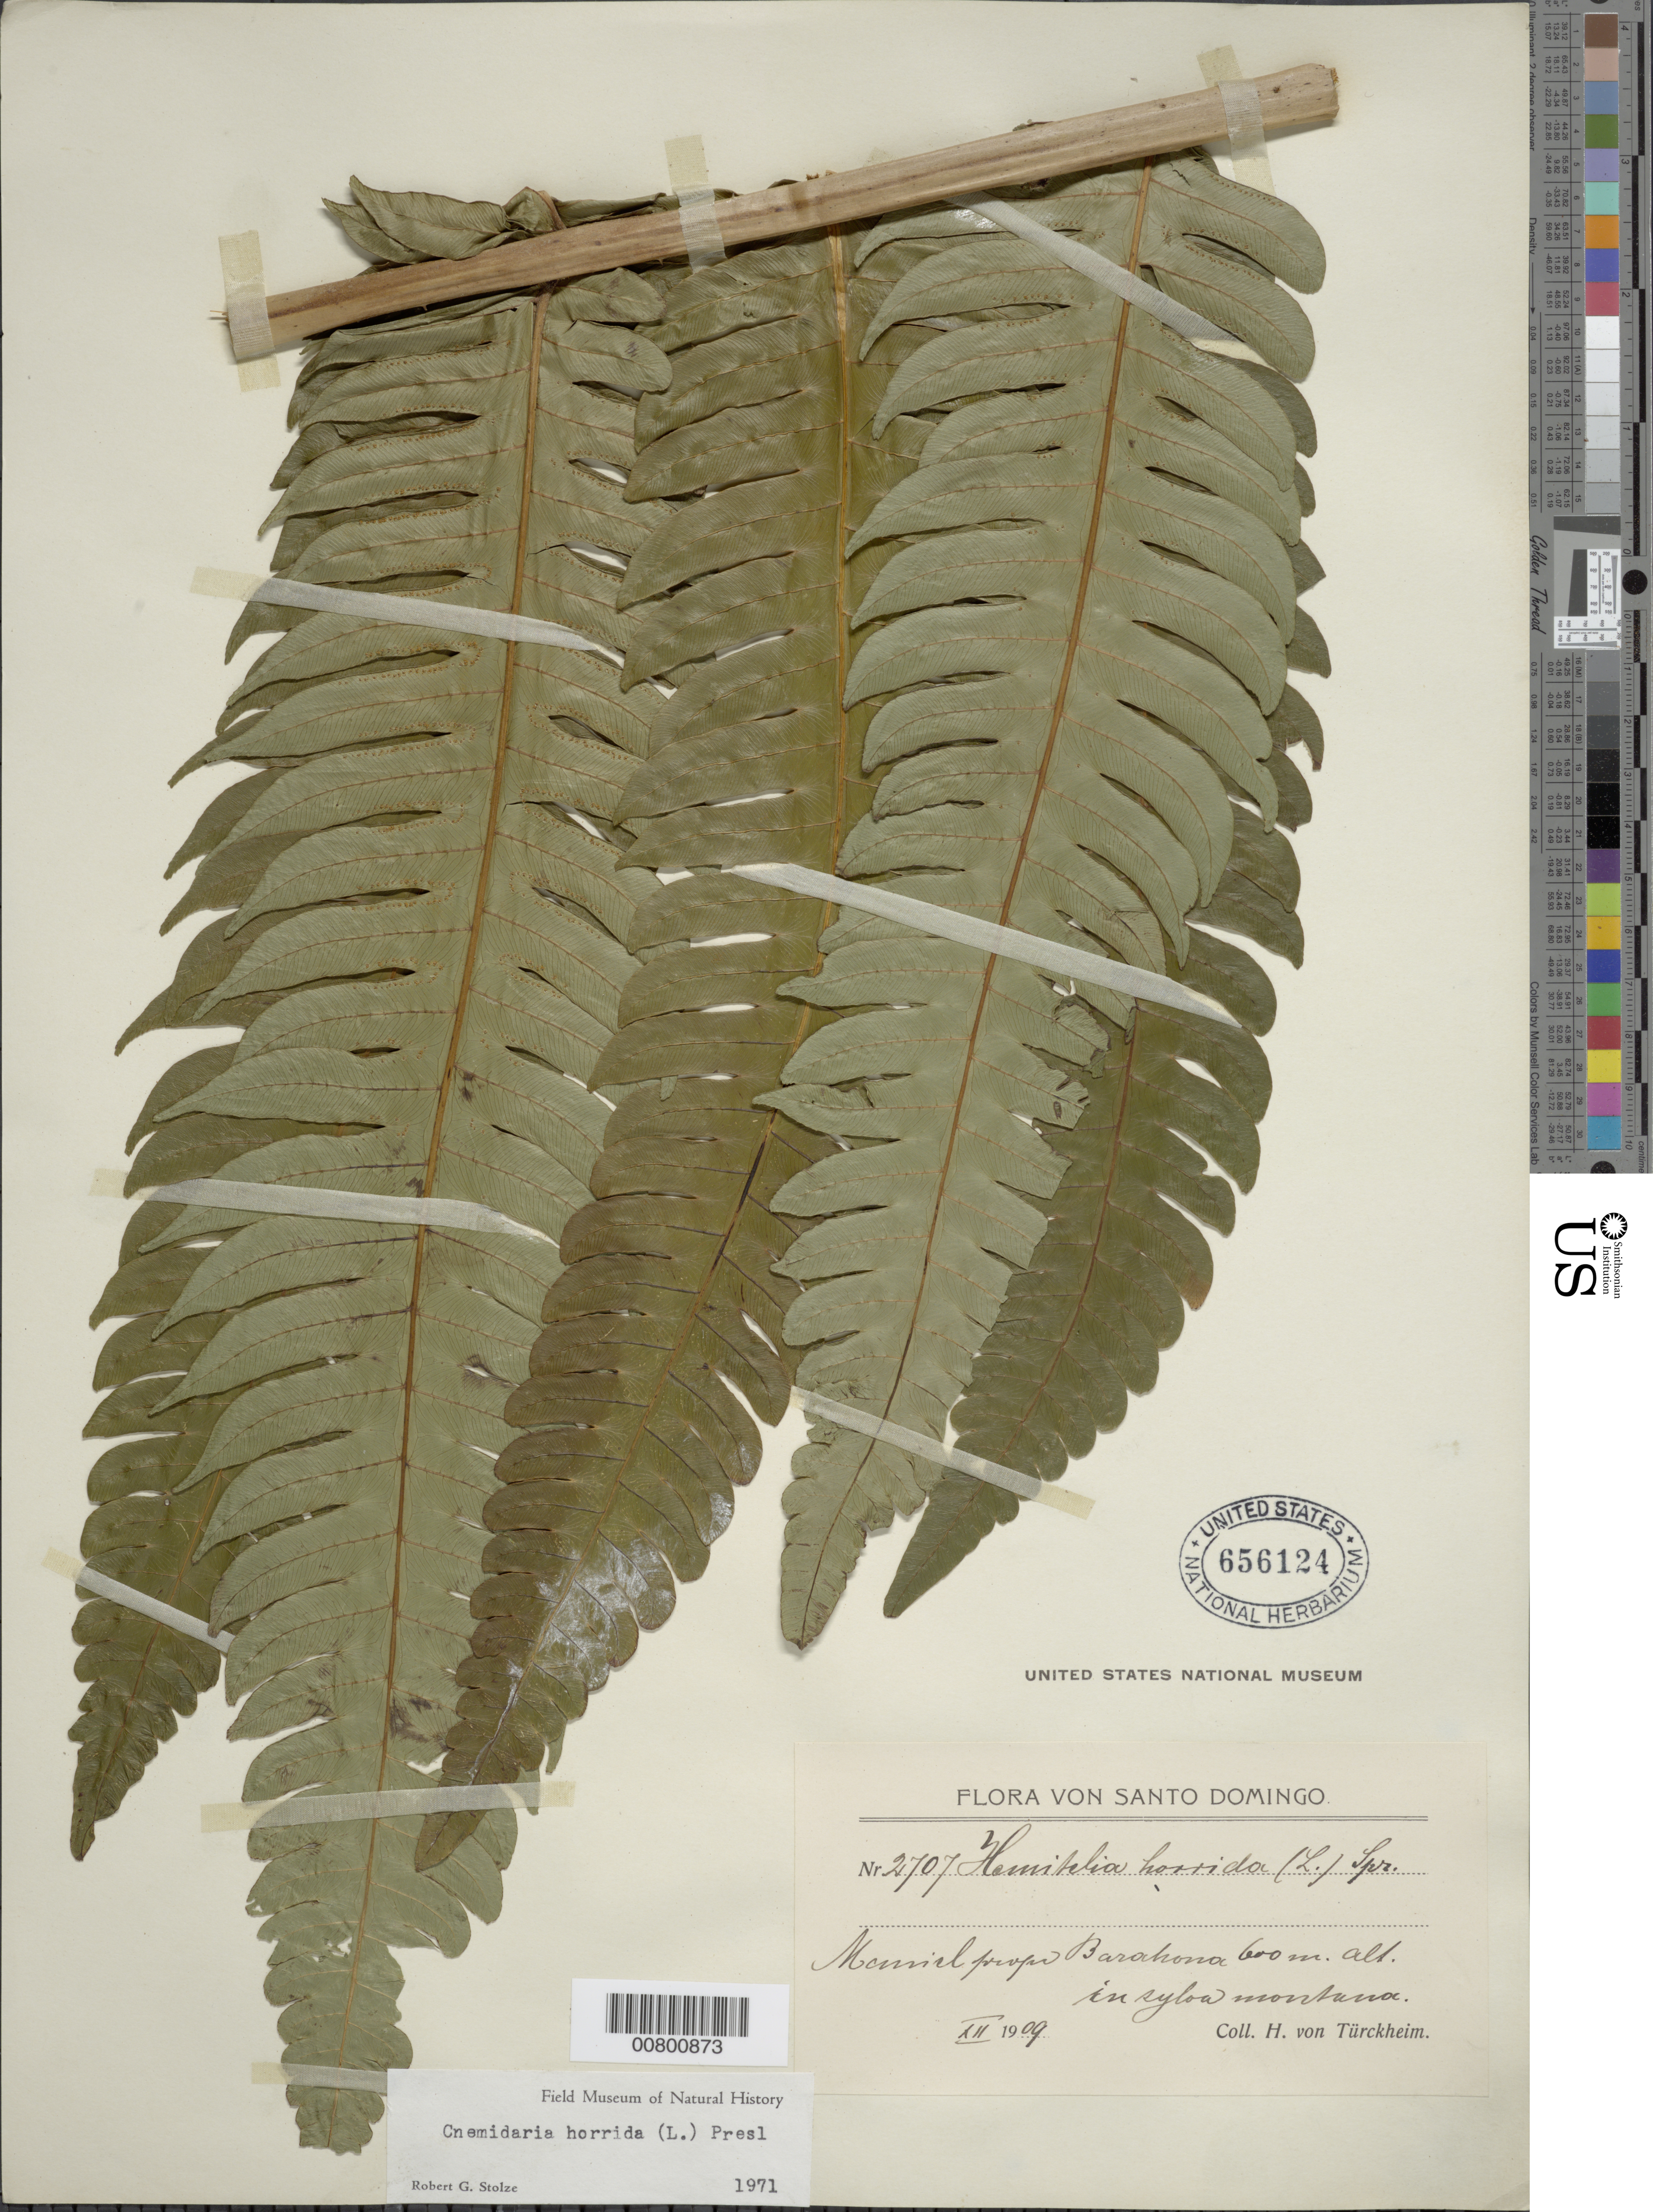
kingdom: Plantae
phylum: Tracheophyta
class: Polypodiopsida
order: Cyatheales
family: Cyatheaceae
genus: Cyathea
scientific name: Cyathea horrida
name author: (L.) Sm.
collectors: H. von Türckheim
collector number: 2707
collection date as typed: Dec 190-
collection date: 1900-12/1909-12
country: Dominican Republic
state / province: Barahona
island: Hispaniola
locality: Momiel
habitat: In sylva montana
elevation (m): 600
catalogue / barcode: US 656124